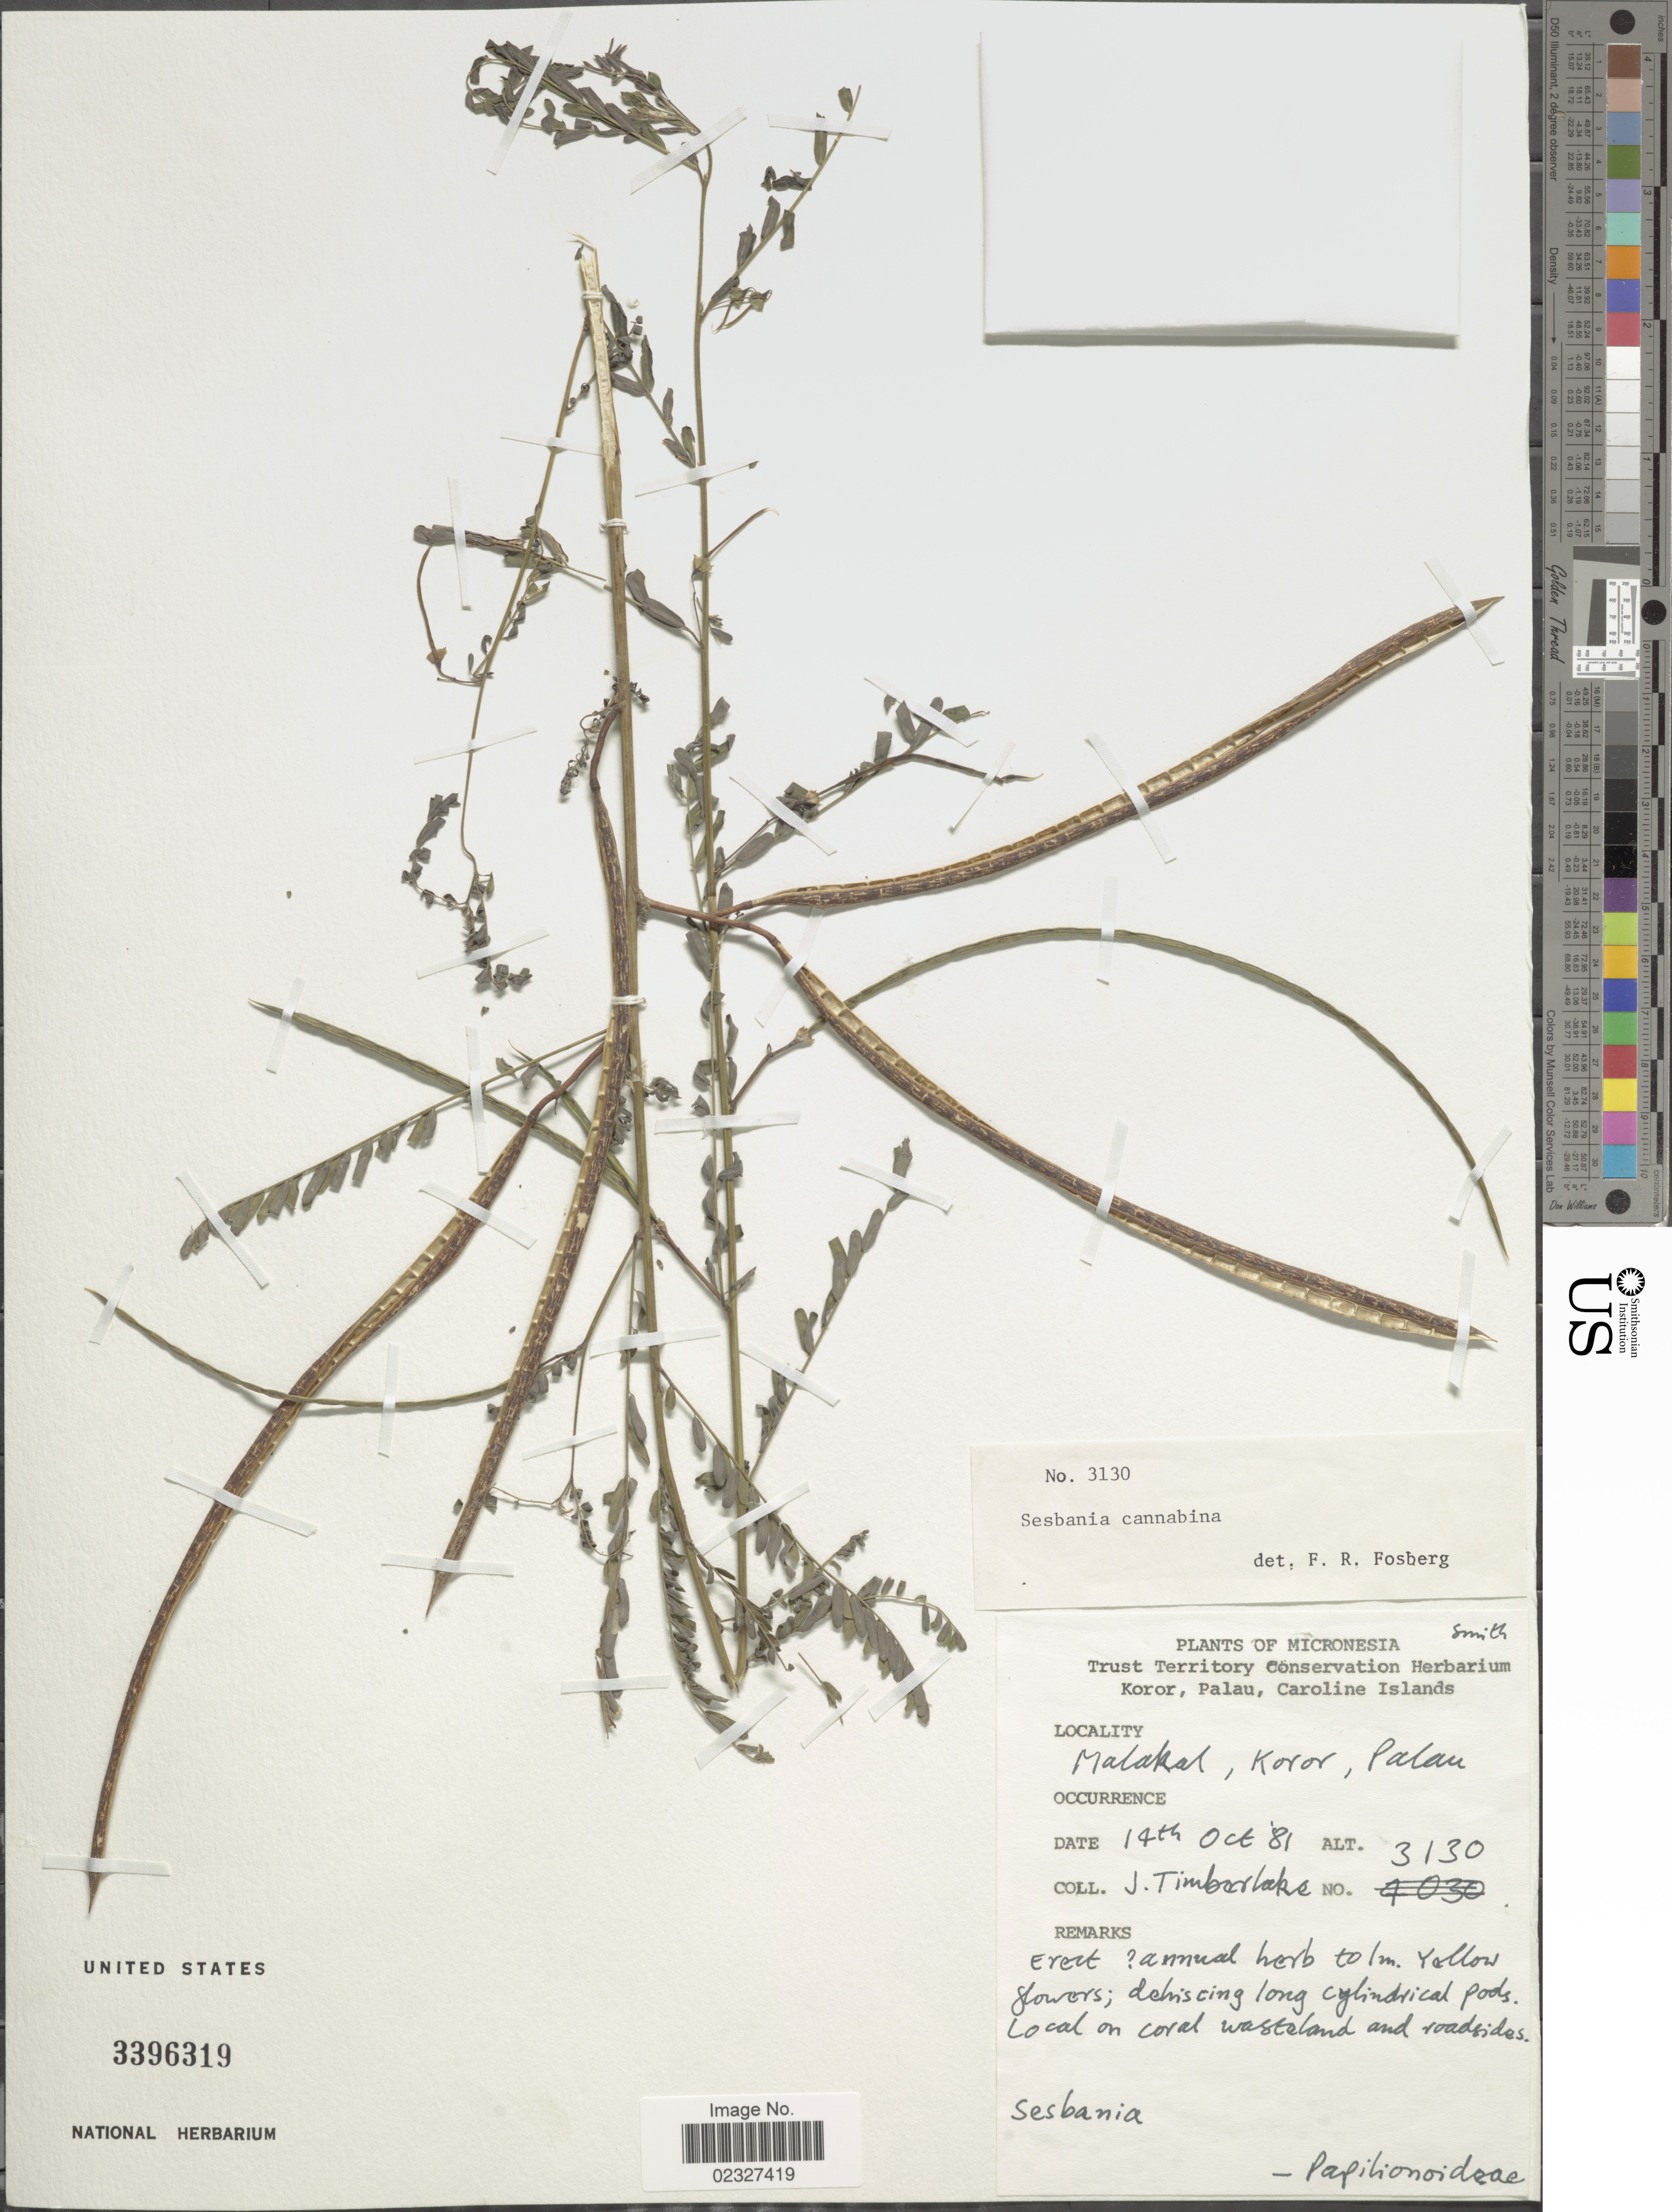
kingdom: Plantae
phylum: Tracheophyta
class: Magnoliopsida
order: Fabales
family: Fabaceae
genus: Sesbania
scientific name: Sesbania cannabina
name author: (Retz.) Poir.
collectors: J. Timberlake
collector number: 3130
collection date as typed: Transcribed d/m/y: 14/10/81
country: Palau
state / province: Koror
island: Ngemelachel [Malakal]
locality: Micronesia, Malakal, Koror, Palau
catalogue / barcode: US 3396319